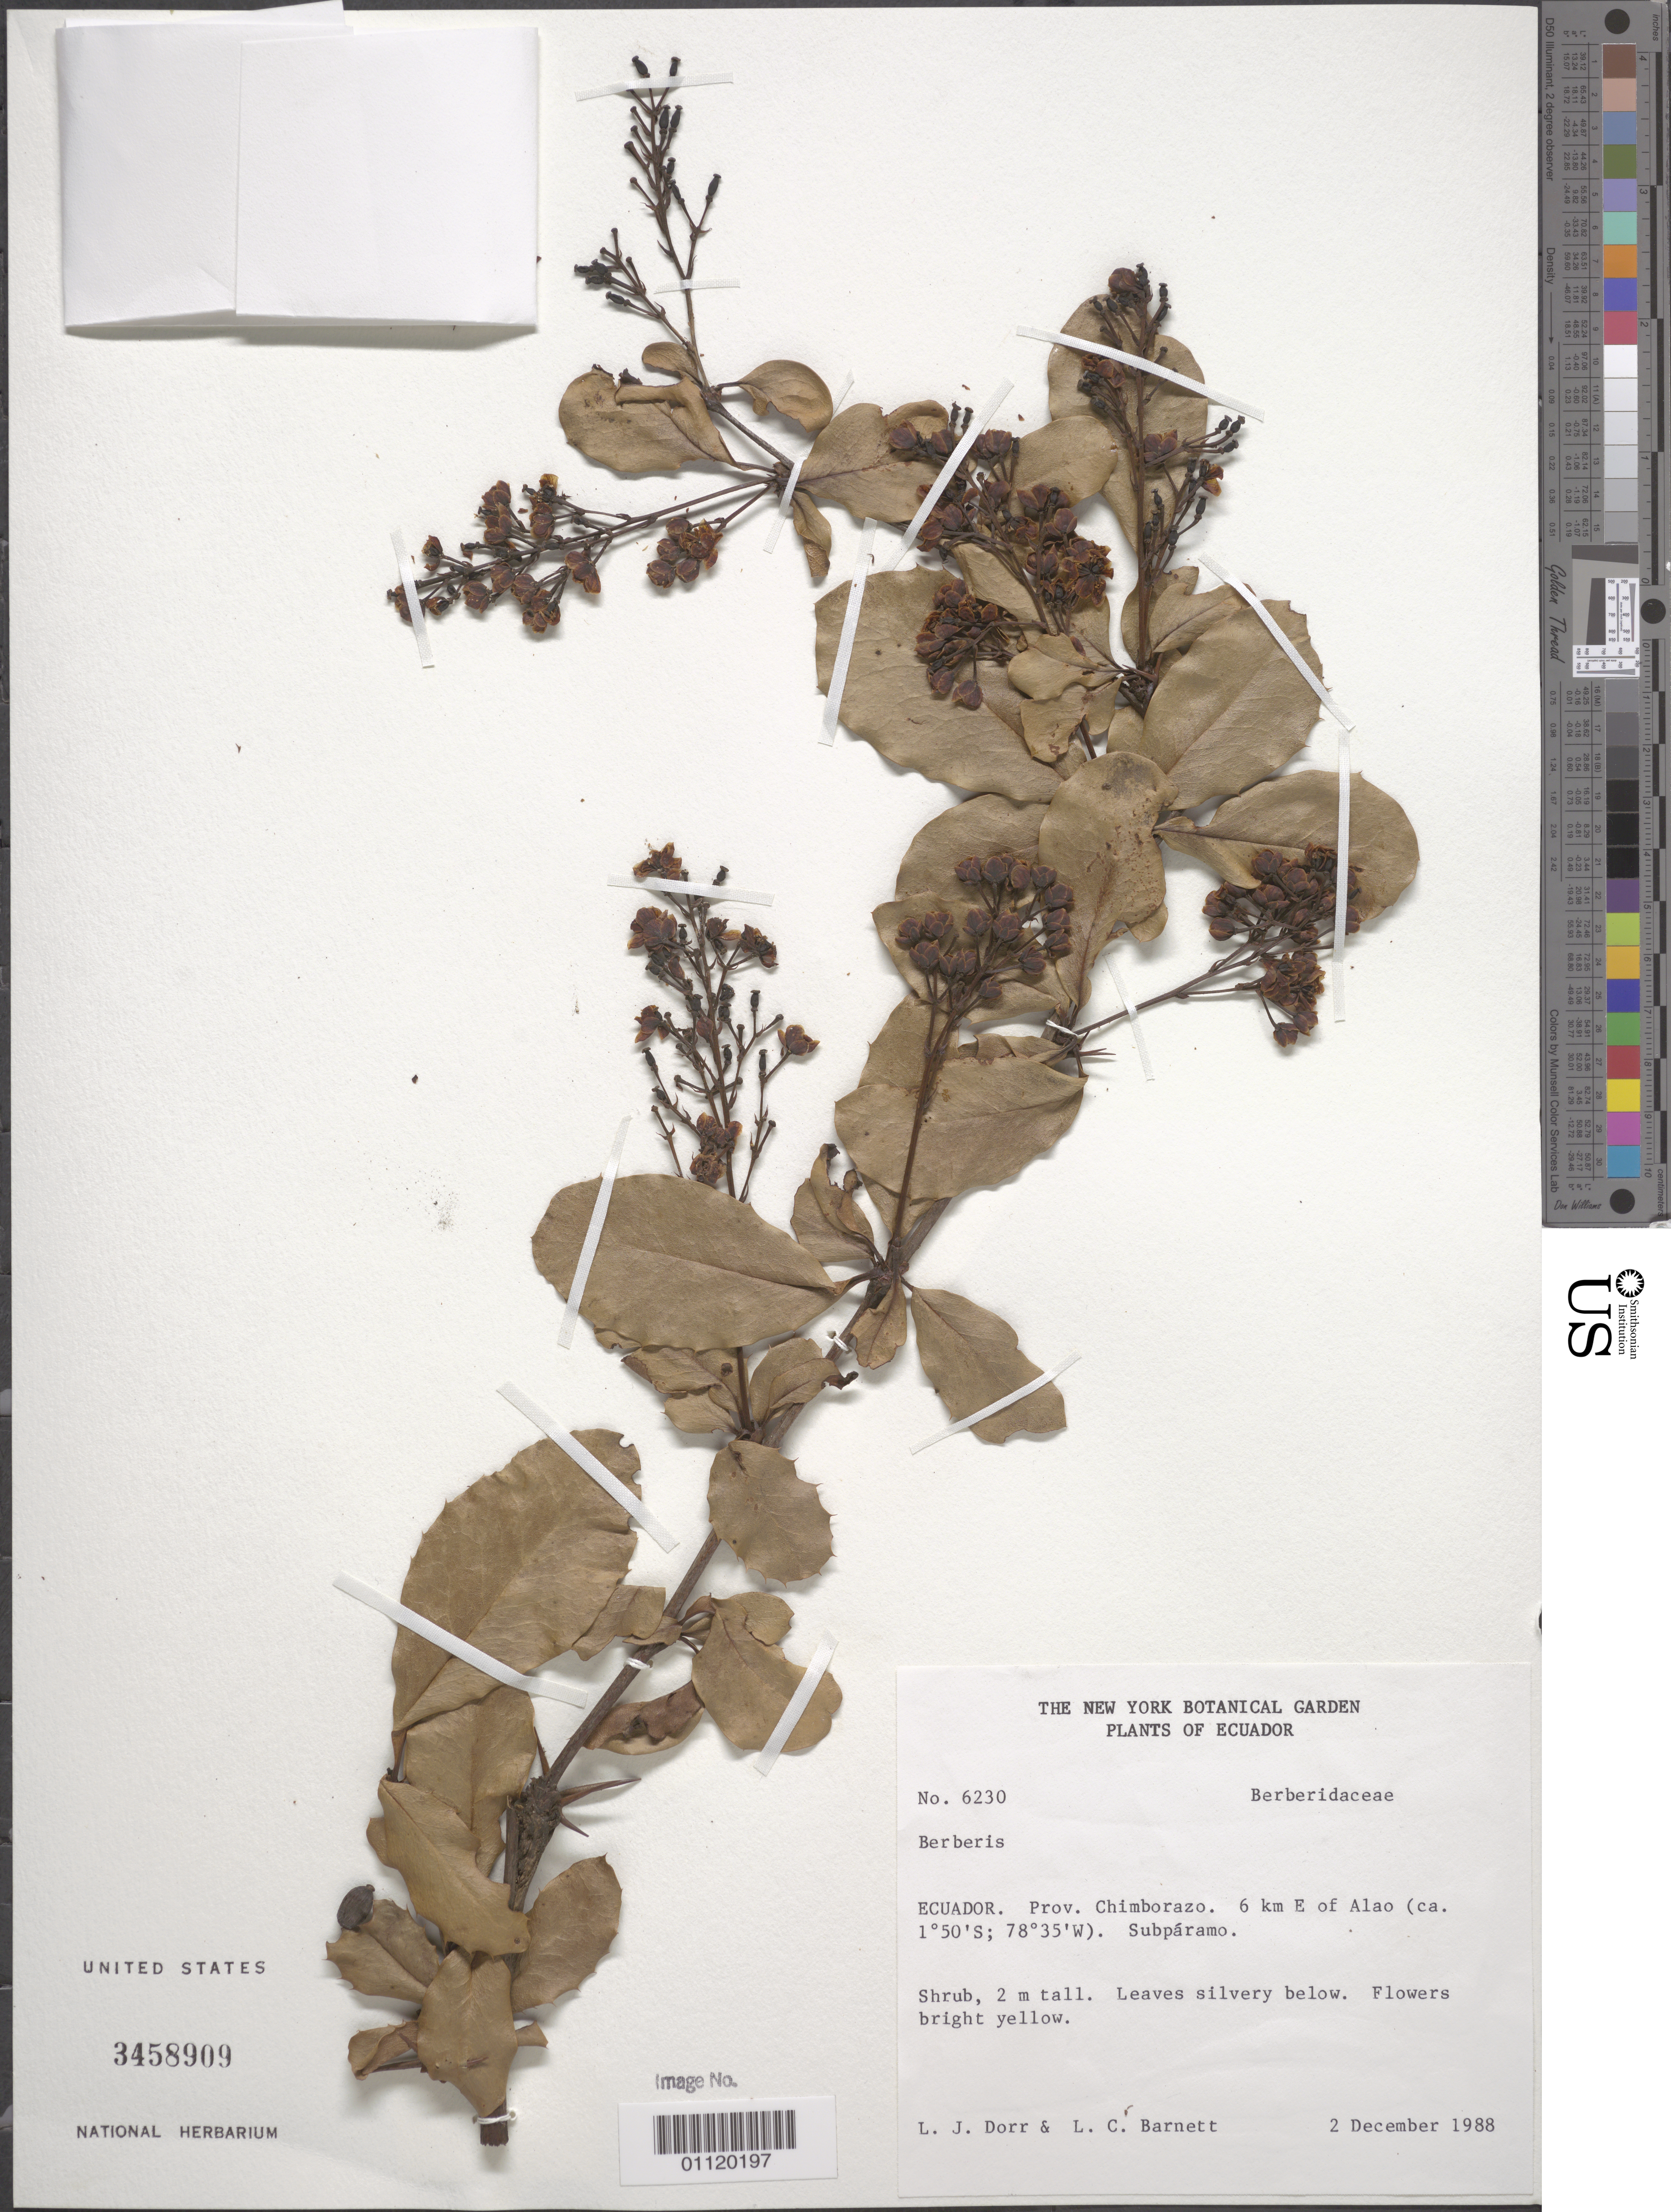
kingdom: Plantae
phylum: Tracheophyta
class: Magnoliopsida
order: Ranunculales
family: Berberidaceae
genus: Berberis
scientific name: Berberis jamesonii Turcz., nom. illeg.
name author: Turcz.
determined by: Ulloa, C.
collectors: L. J. Dorr & L. C. Barnett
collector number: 6230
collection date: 1988-12-02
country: Ecuador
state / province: Chimborazo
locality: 6 km East of Alao. Subpáramo.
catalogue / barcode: US 3458909